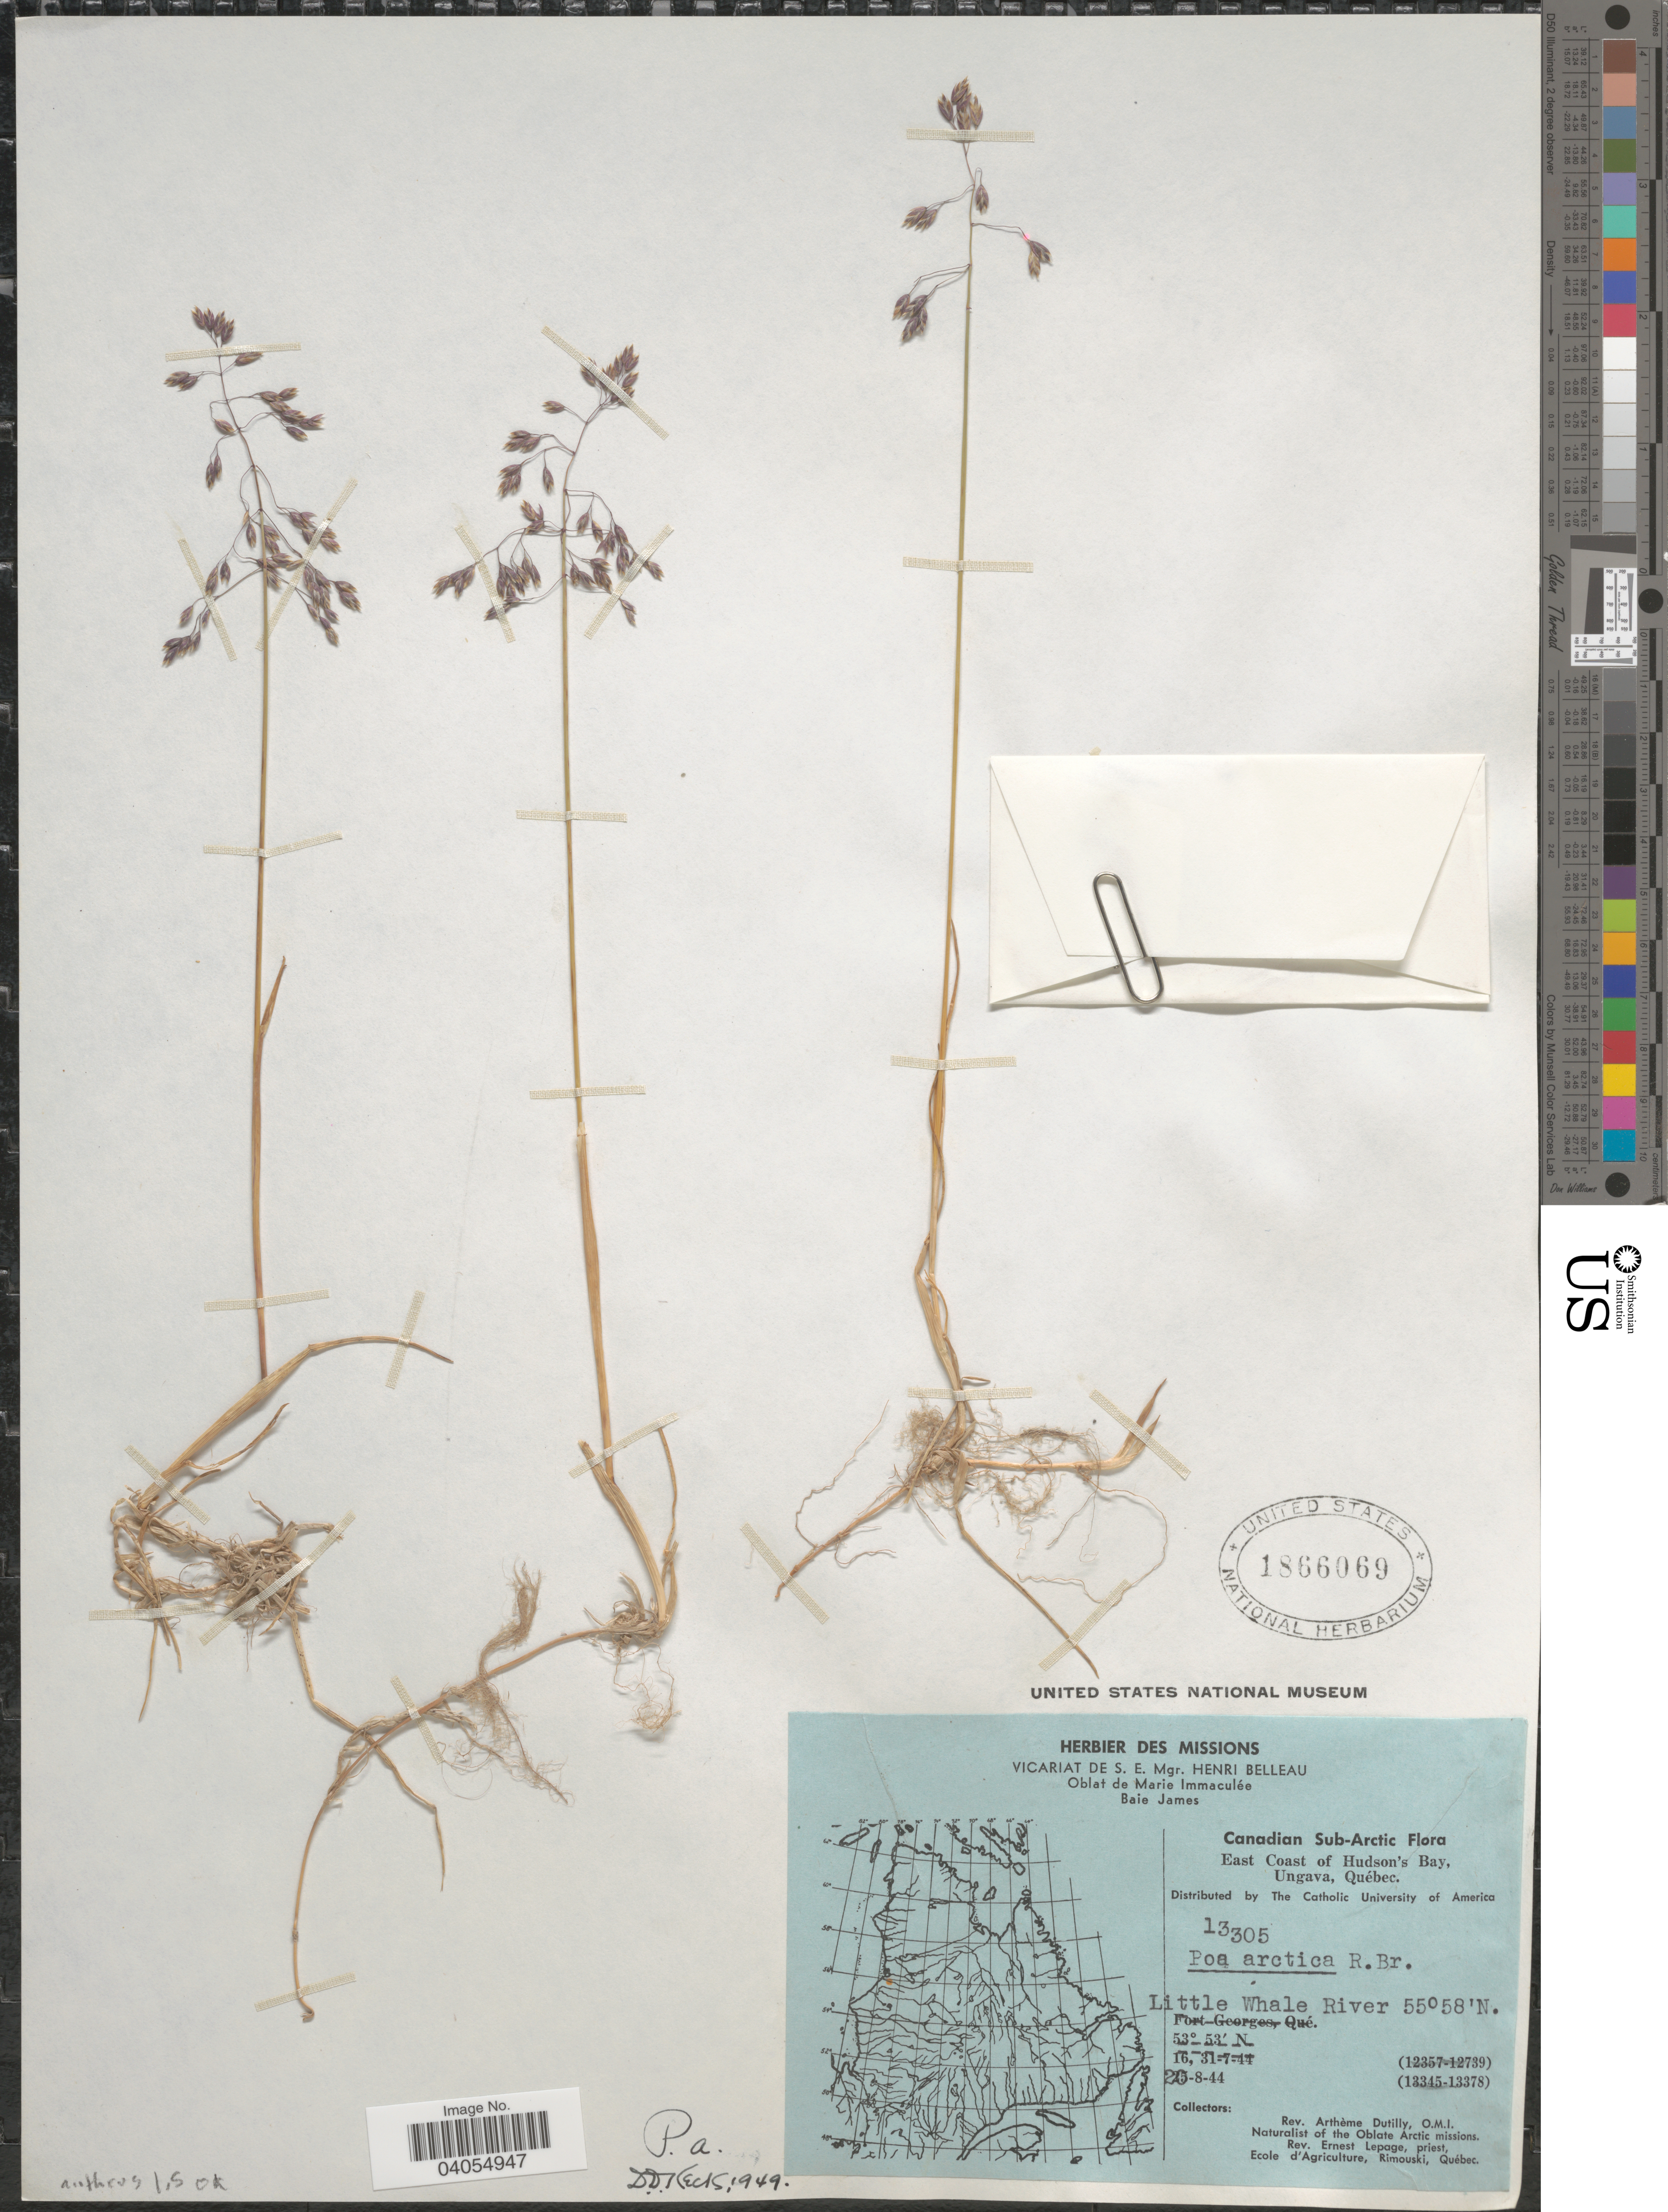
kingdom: Plantae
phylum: Tracheophyta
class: Liliopsida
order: Poales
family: Poaceae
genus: Poa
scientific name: Poa arctica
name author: R. Br.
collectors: A. Dutilly & E. Lepage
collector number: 13305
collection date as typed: Transcribed d/m/y: 20/8/44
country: Canada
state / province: Quebec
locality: Canadian Sub-Arctic. East Coast of Hudson's Bay, Ungava. Little Whale River.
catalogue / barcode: US 1866069